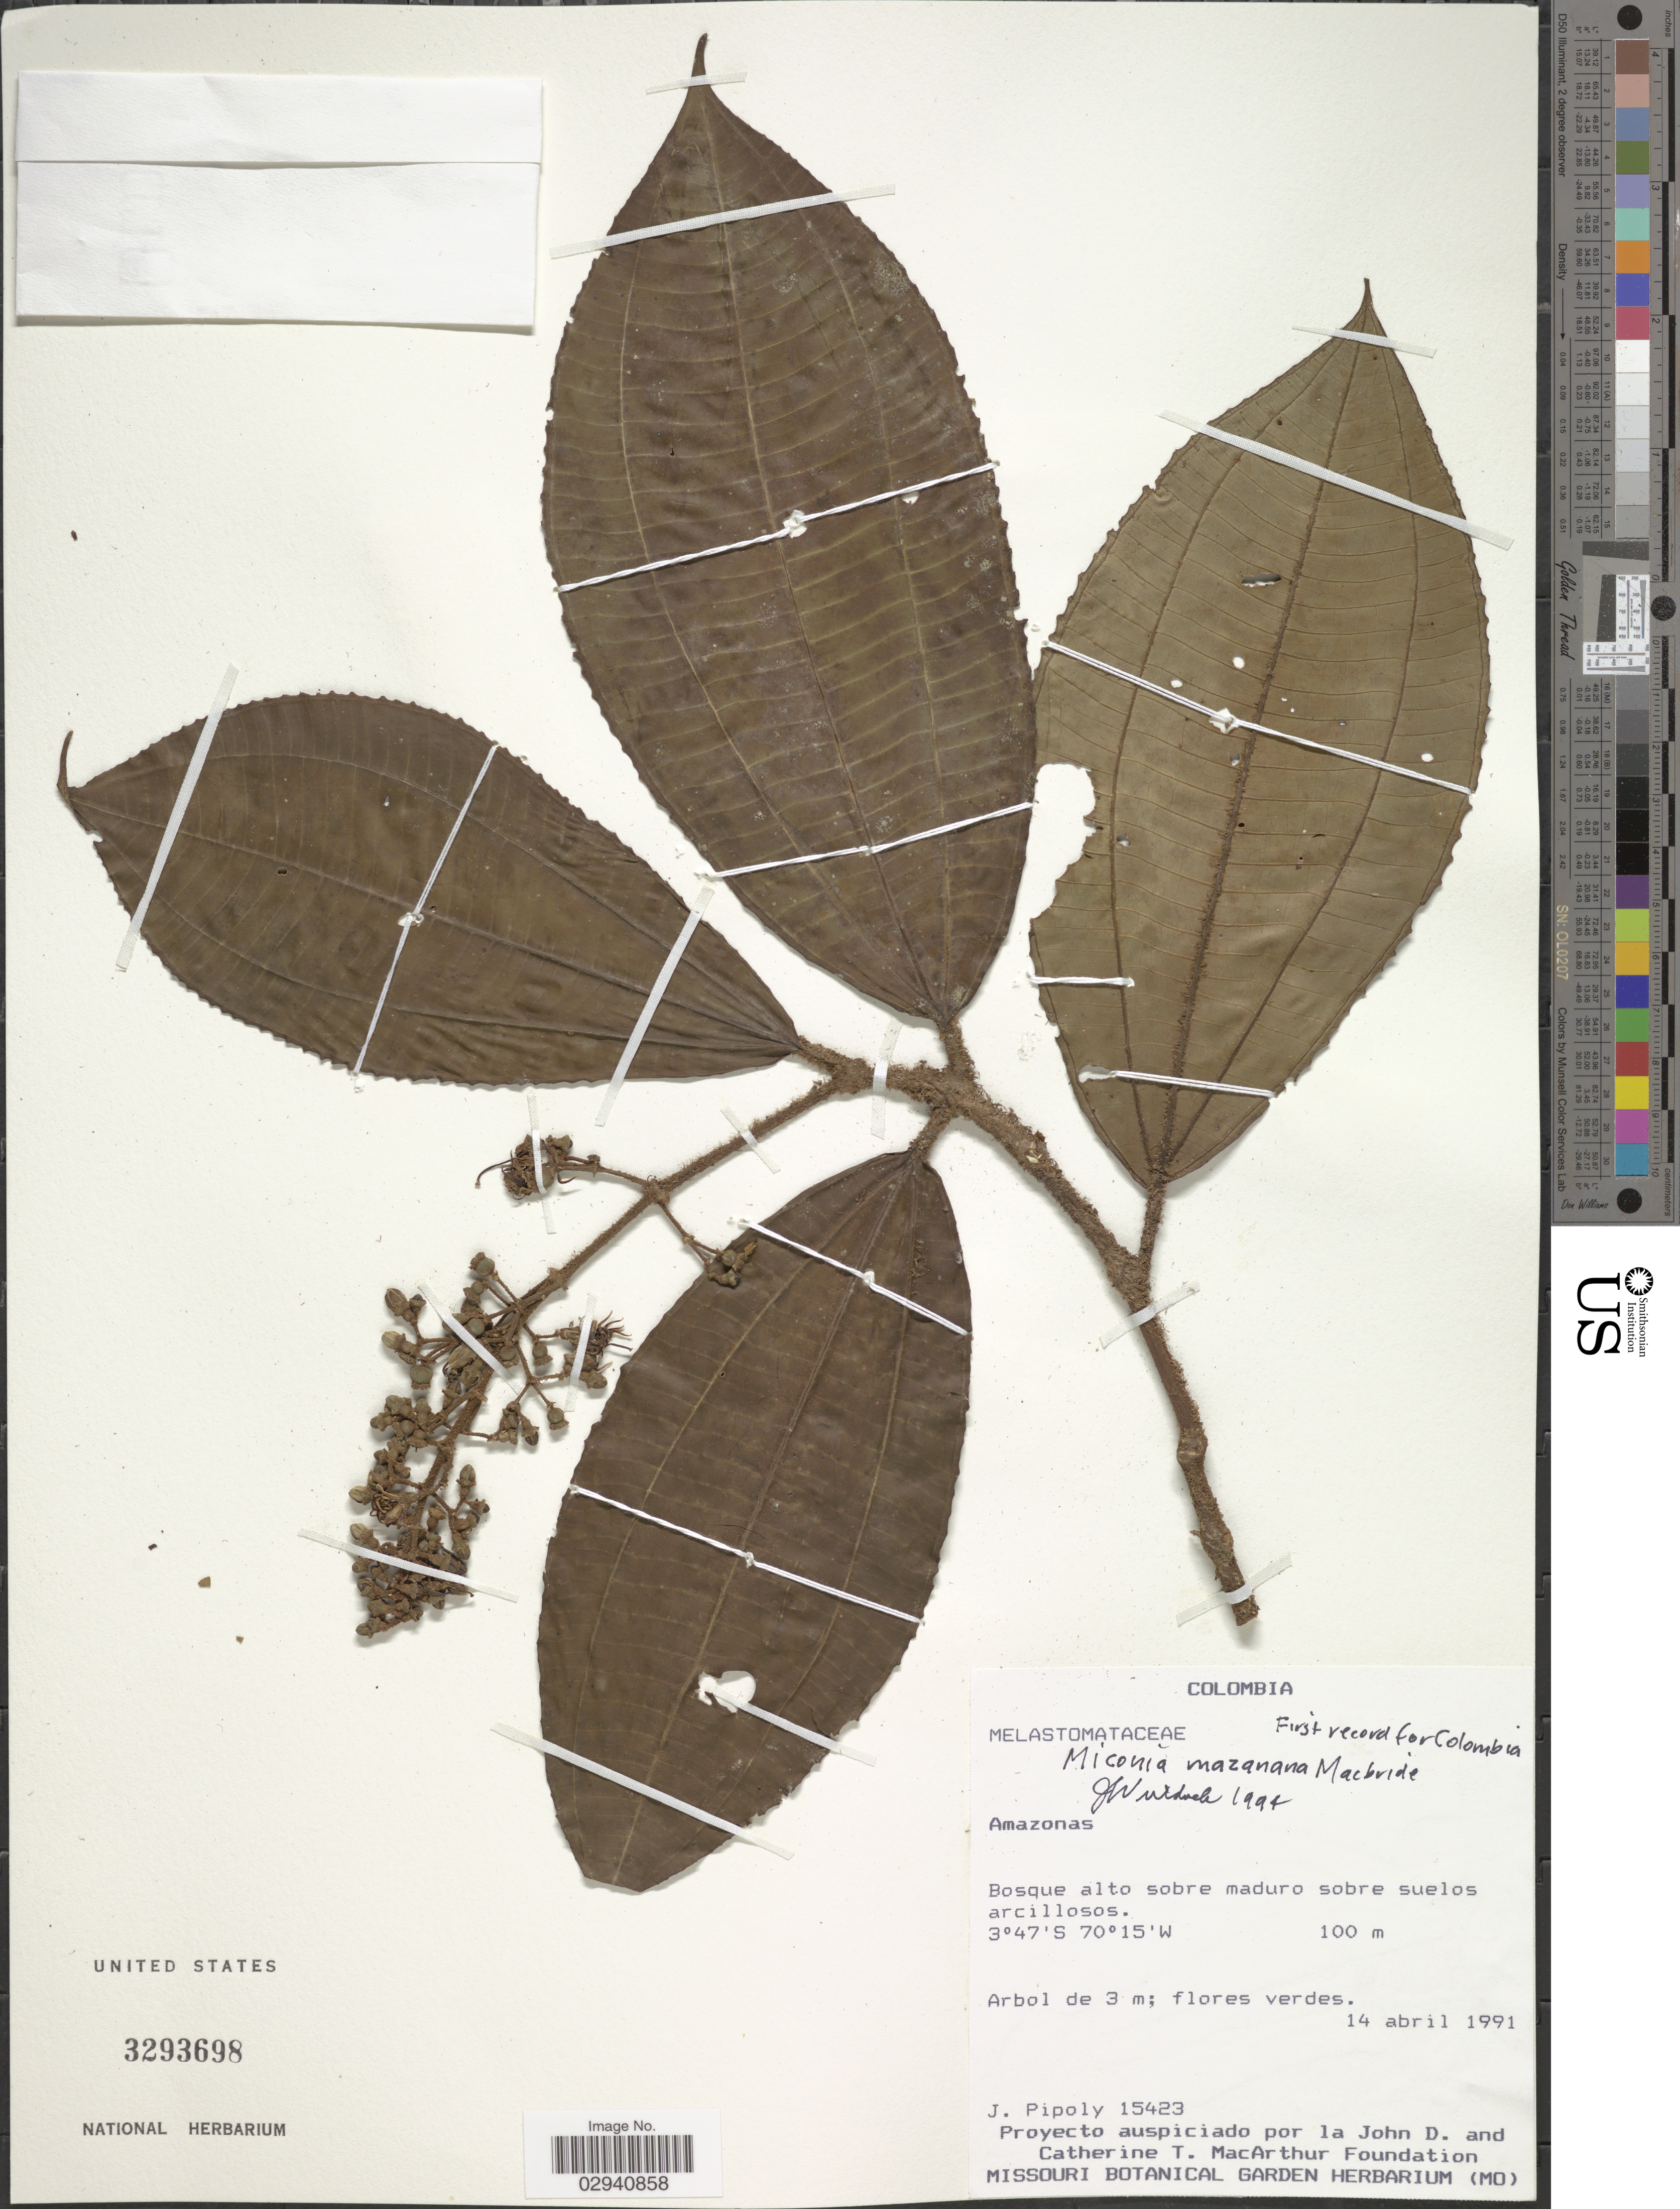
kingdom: Plantae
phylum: Tracheophyta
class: Magnoliopsida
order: Myrtales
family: Melastomataceae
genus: Miconia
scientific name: Miconia mazanana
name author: J.F. Macbr.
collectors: J. J. Pipoly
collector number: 15423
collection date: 1991-04-14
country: Colombia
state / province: Amazônas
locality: Bosque alto sobre maduro sobre suelos arcillosos.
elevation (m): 100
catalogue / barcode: US 3293698